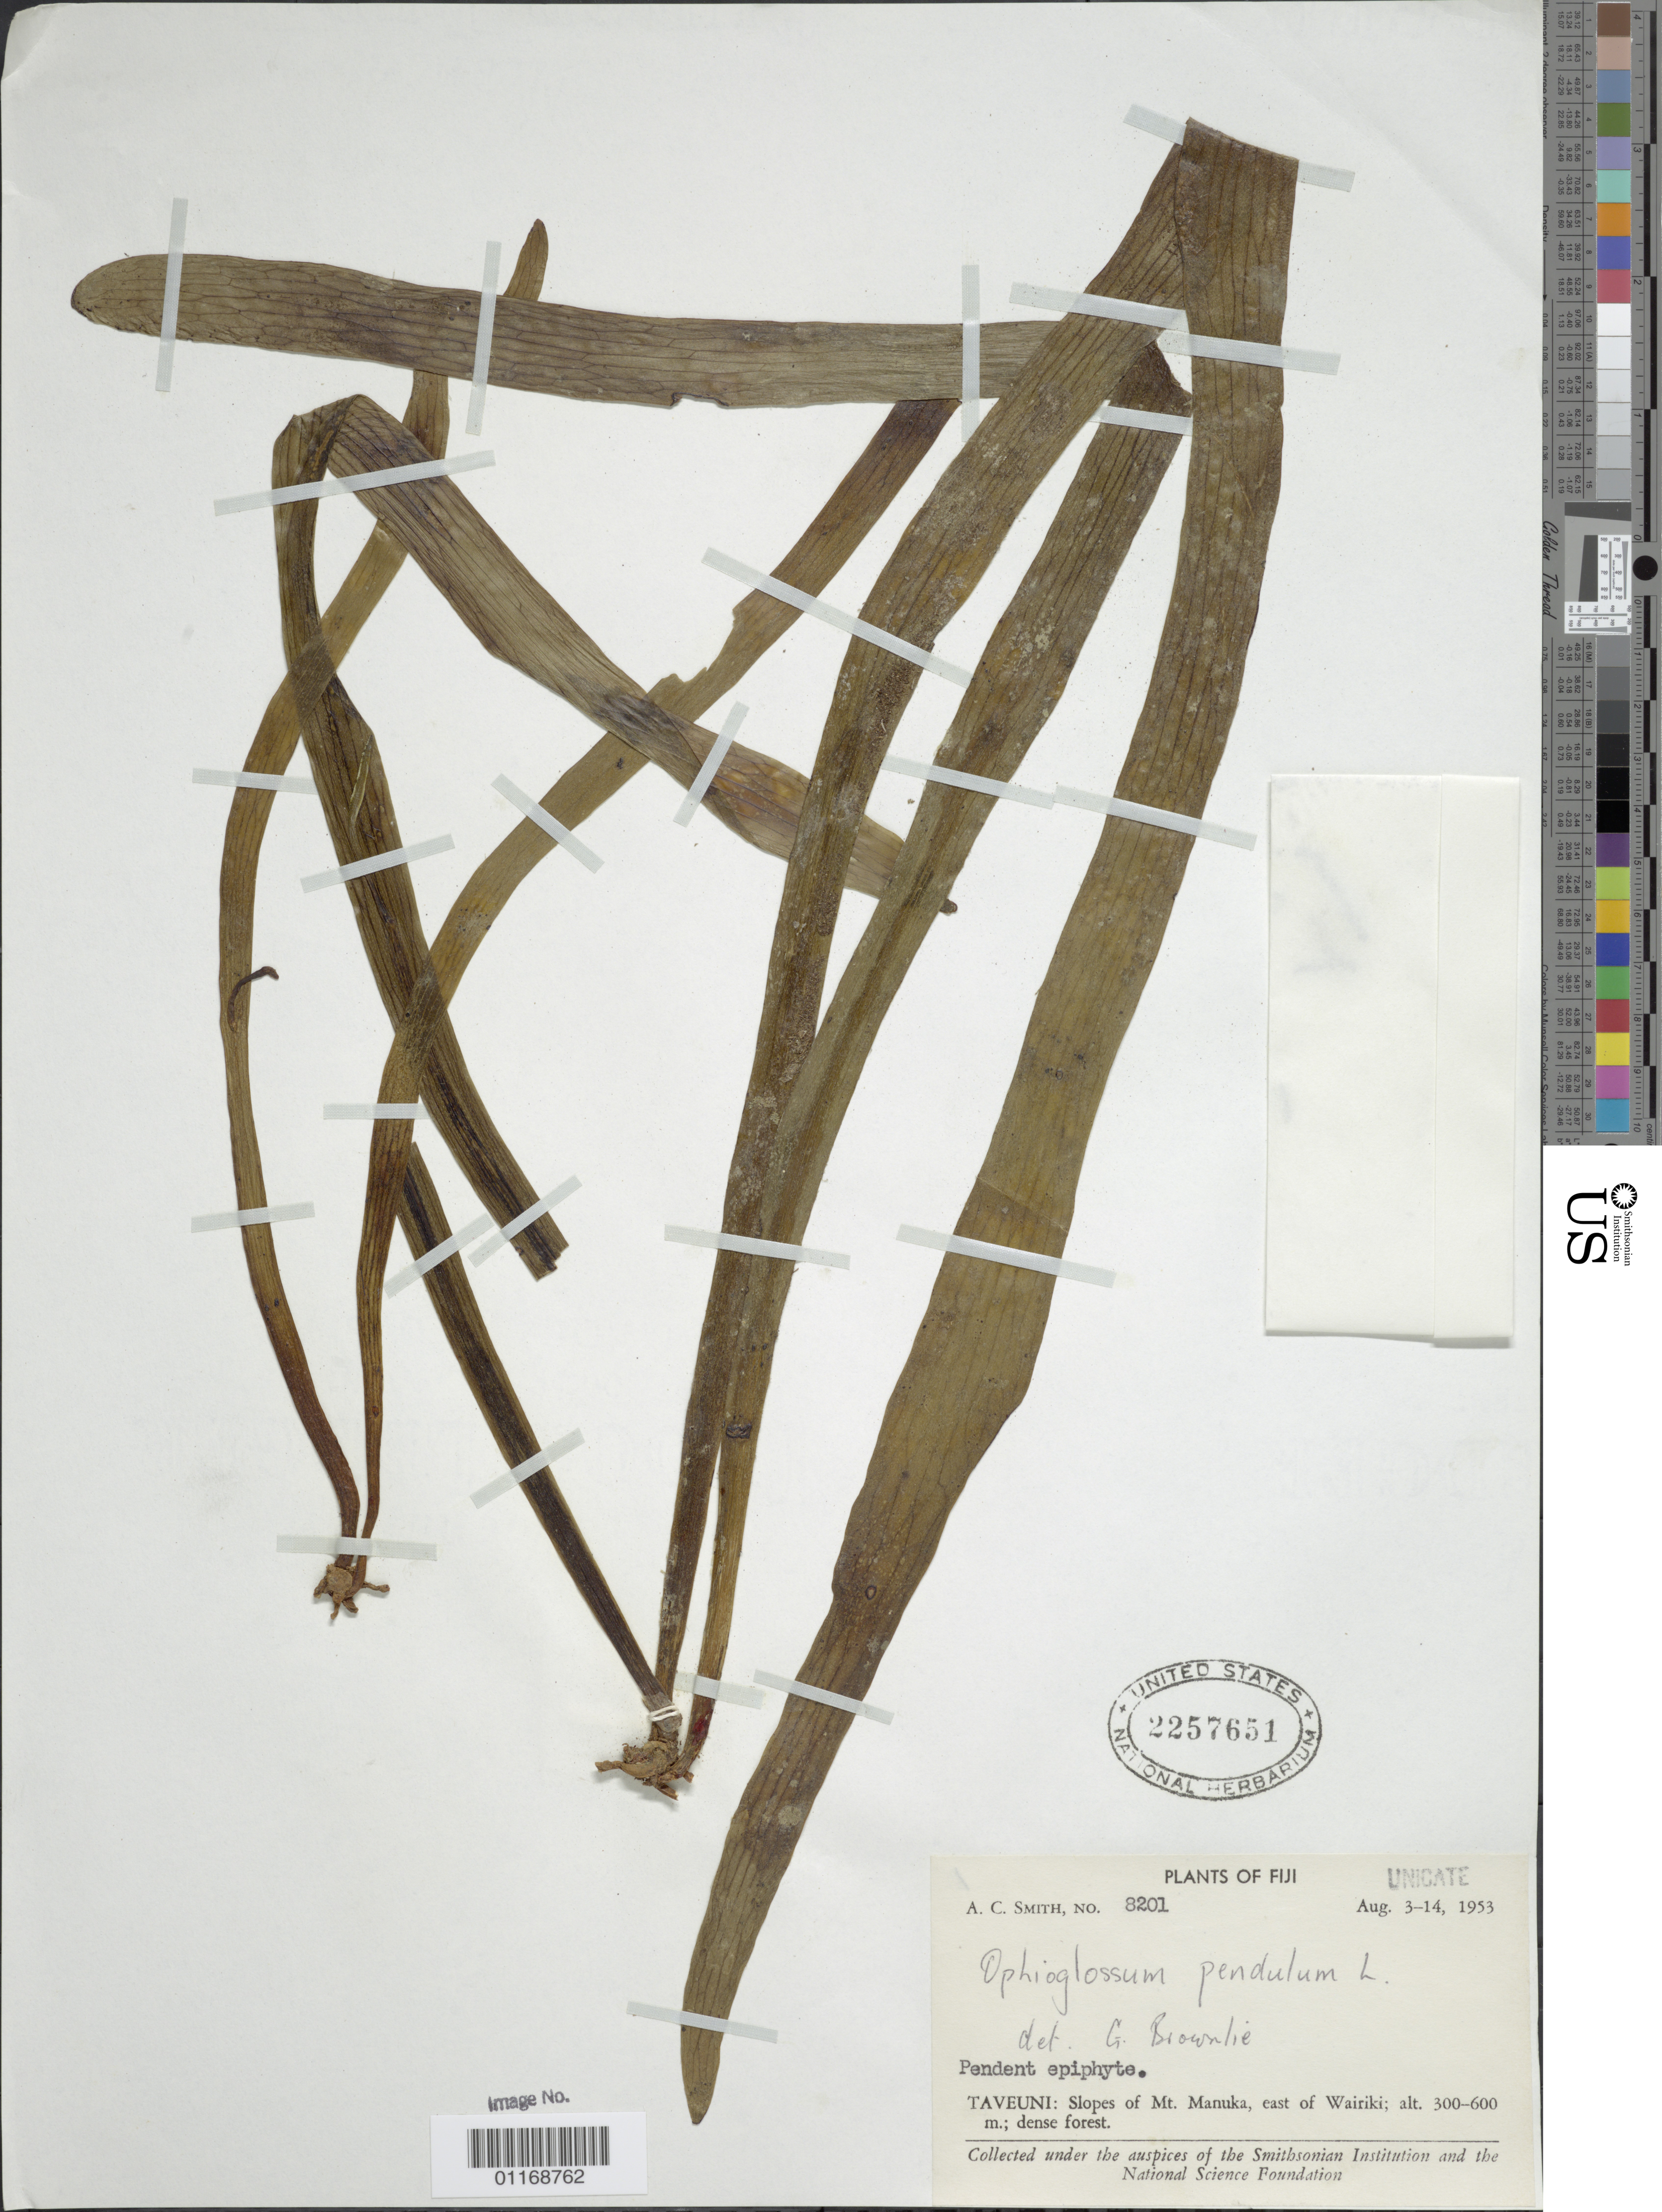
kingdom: Plantae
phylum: Tracheophyta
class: Polypodiopsida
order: Ophioglossales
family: Ophioglossaceae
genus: Ophioderma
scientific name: Ophioderma pendulum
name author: (L.) C. Presl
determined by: Wagner, W. L., (BOT), Smithsonian Institution - National Museum of Natural History (UNITED STATES)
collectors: A. C. Smith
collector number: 8201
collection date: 1953-08-03/1953-08-14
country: Fiji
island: Taveuni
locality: Taveuni: Slopes of Mt. Manuka, E of Wairiki.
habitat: Dense forest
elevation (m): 300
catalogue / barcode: US 2257651